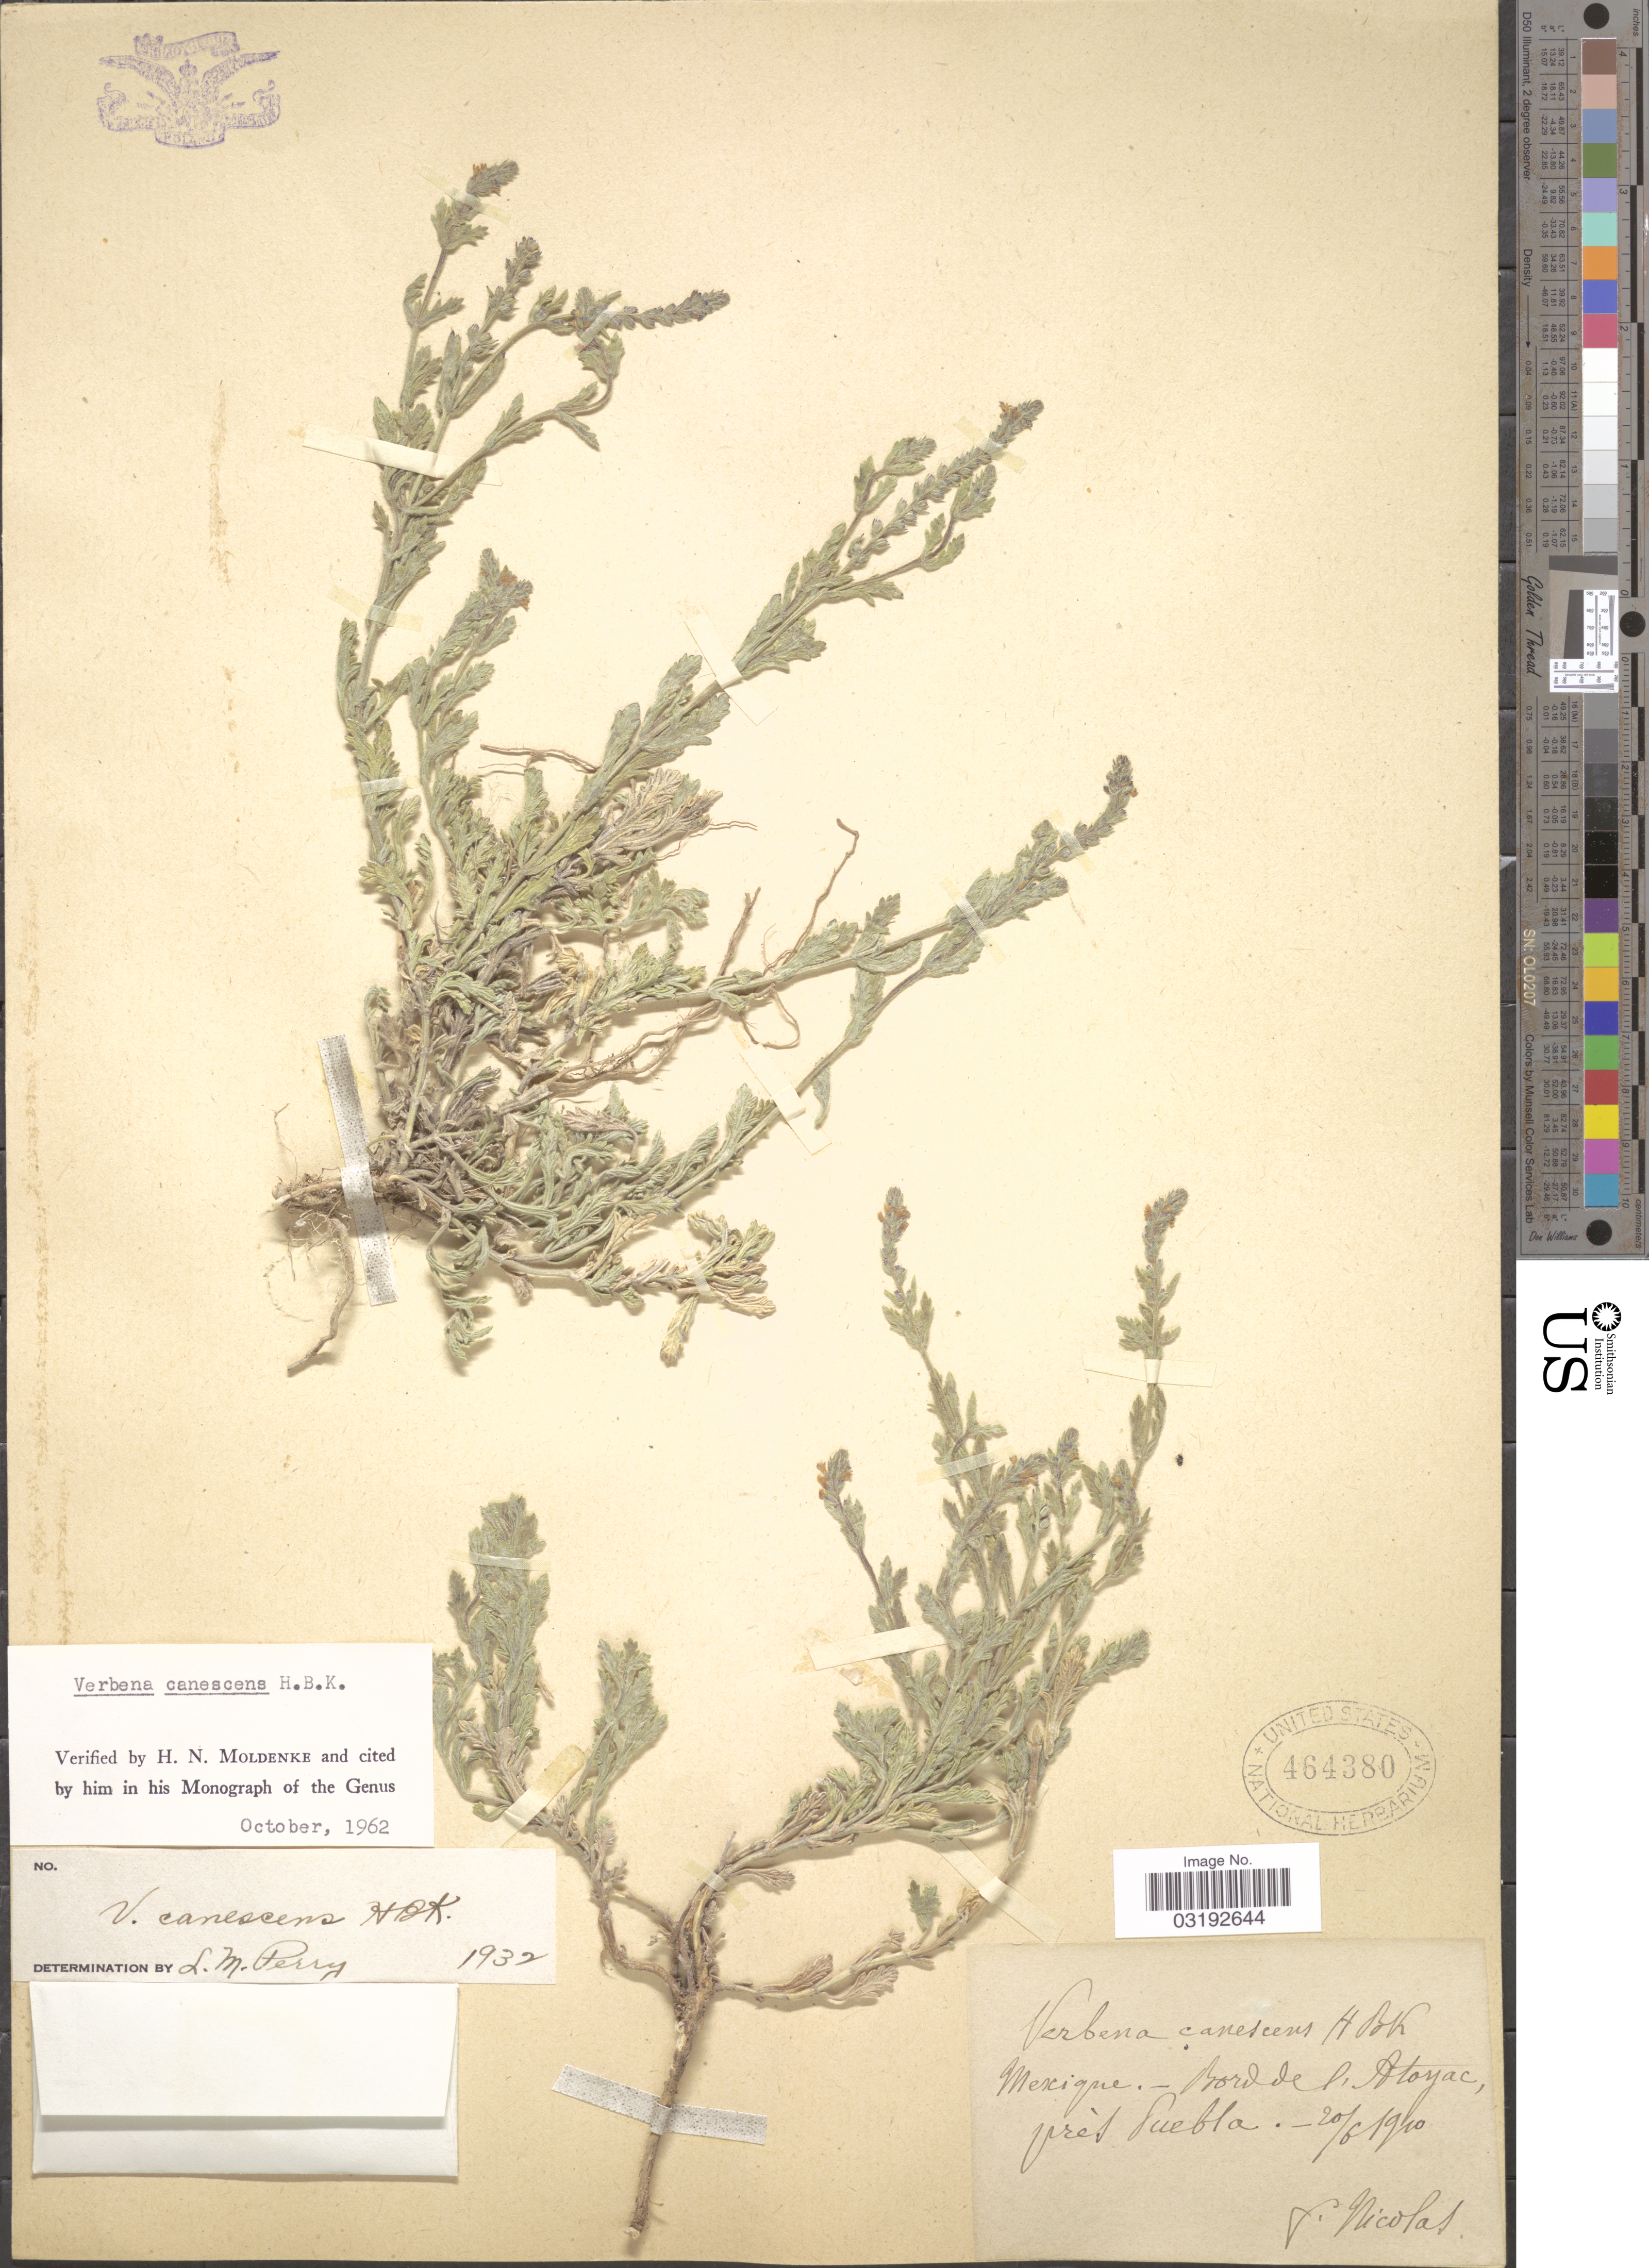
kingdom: Plantae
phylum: Tracheophyta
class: Magnoliopsida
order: Lamiales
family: Verbenaceae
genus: Verbena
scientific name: Verbena canescens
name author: Kunth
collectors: F. Nicolas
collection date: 1910-06-20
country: Mexico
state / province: Puebla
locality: Bord de l'Atoyac, près Puebla.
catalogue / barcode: US 464380